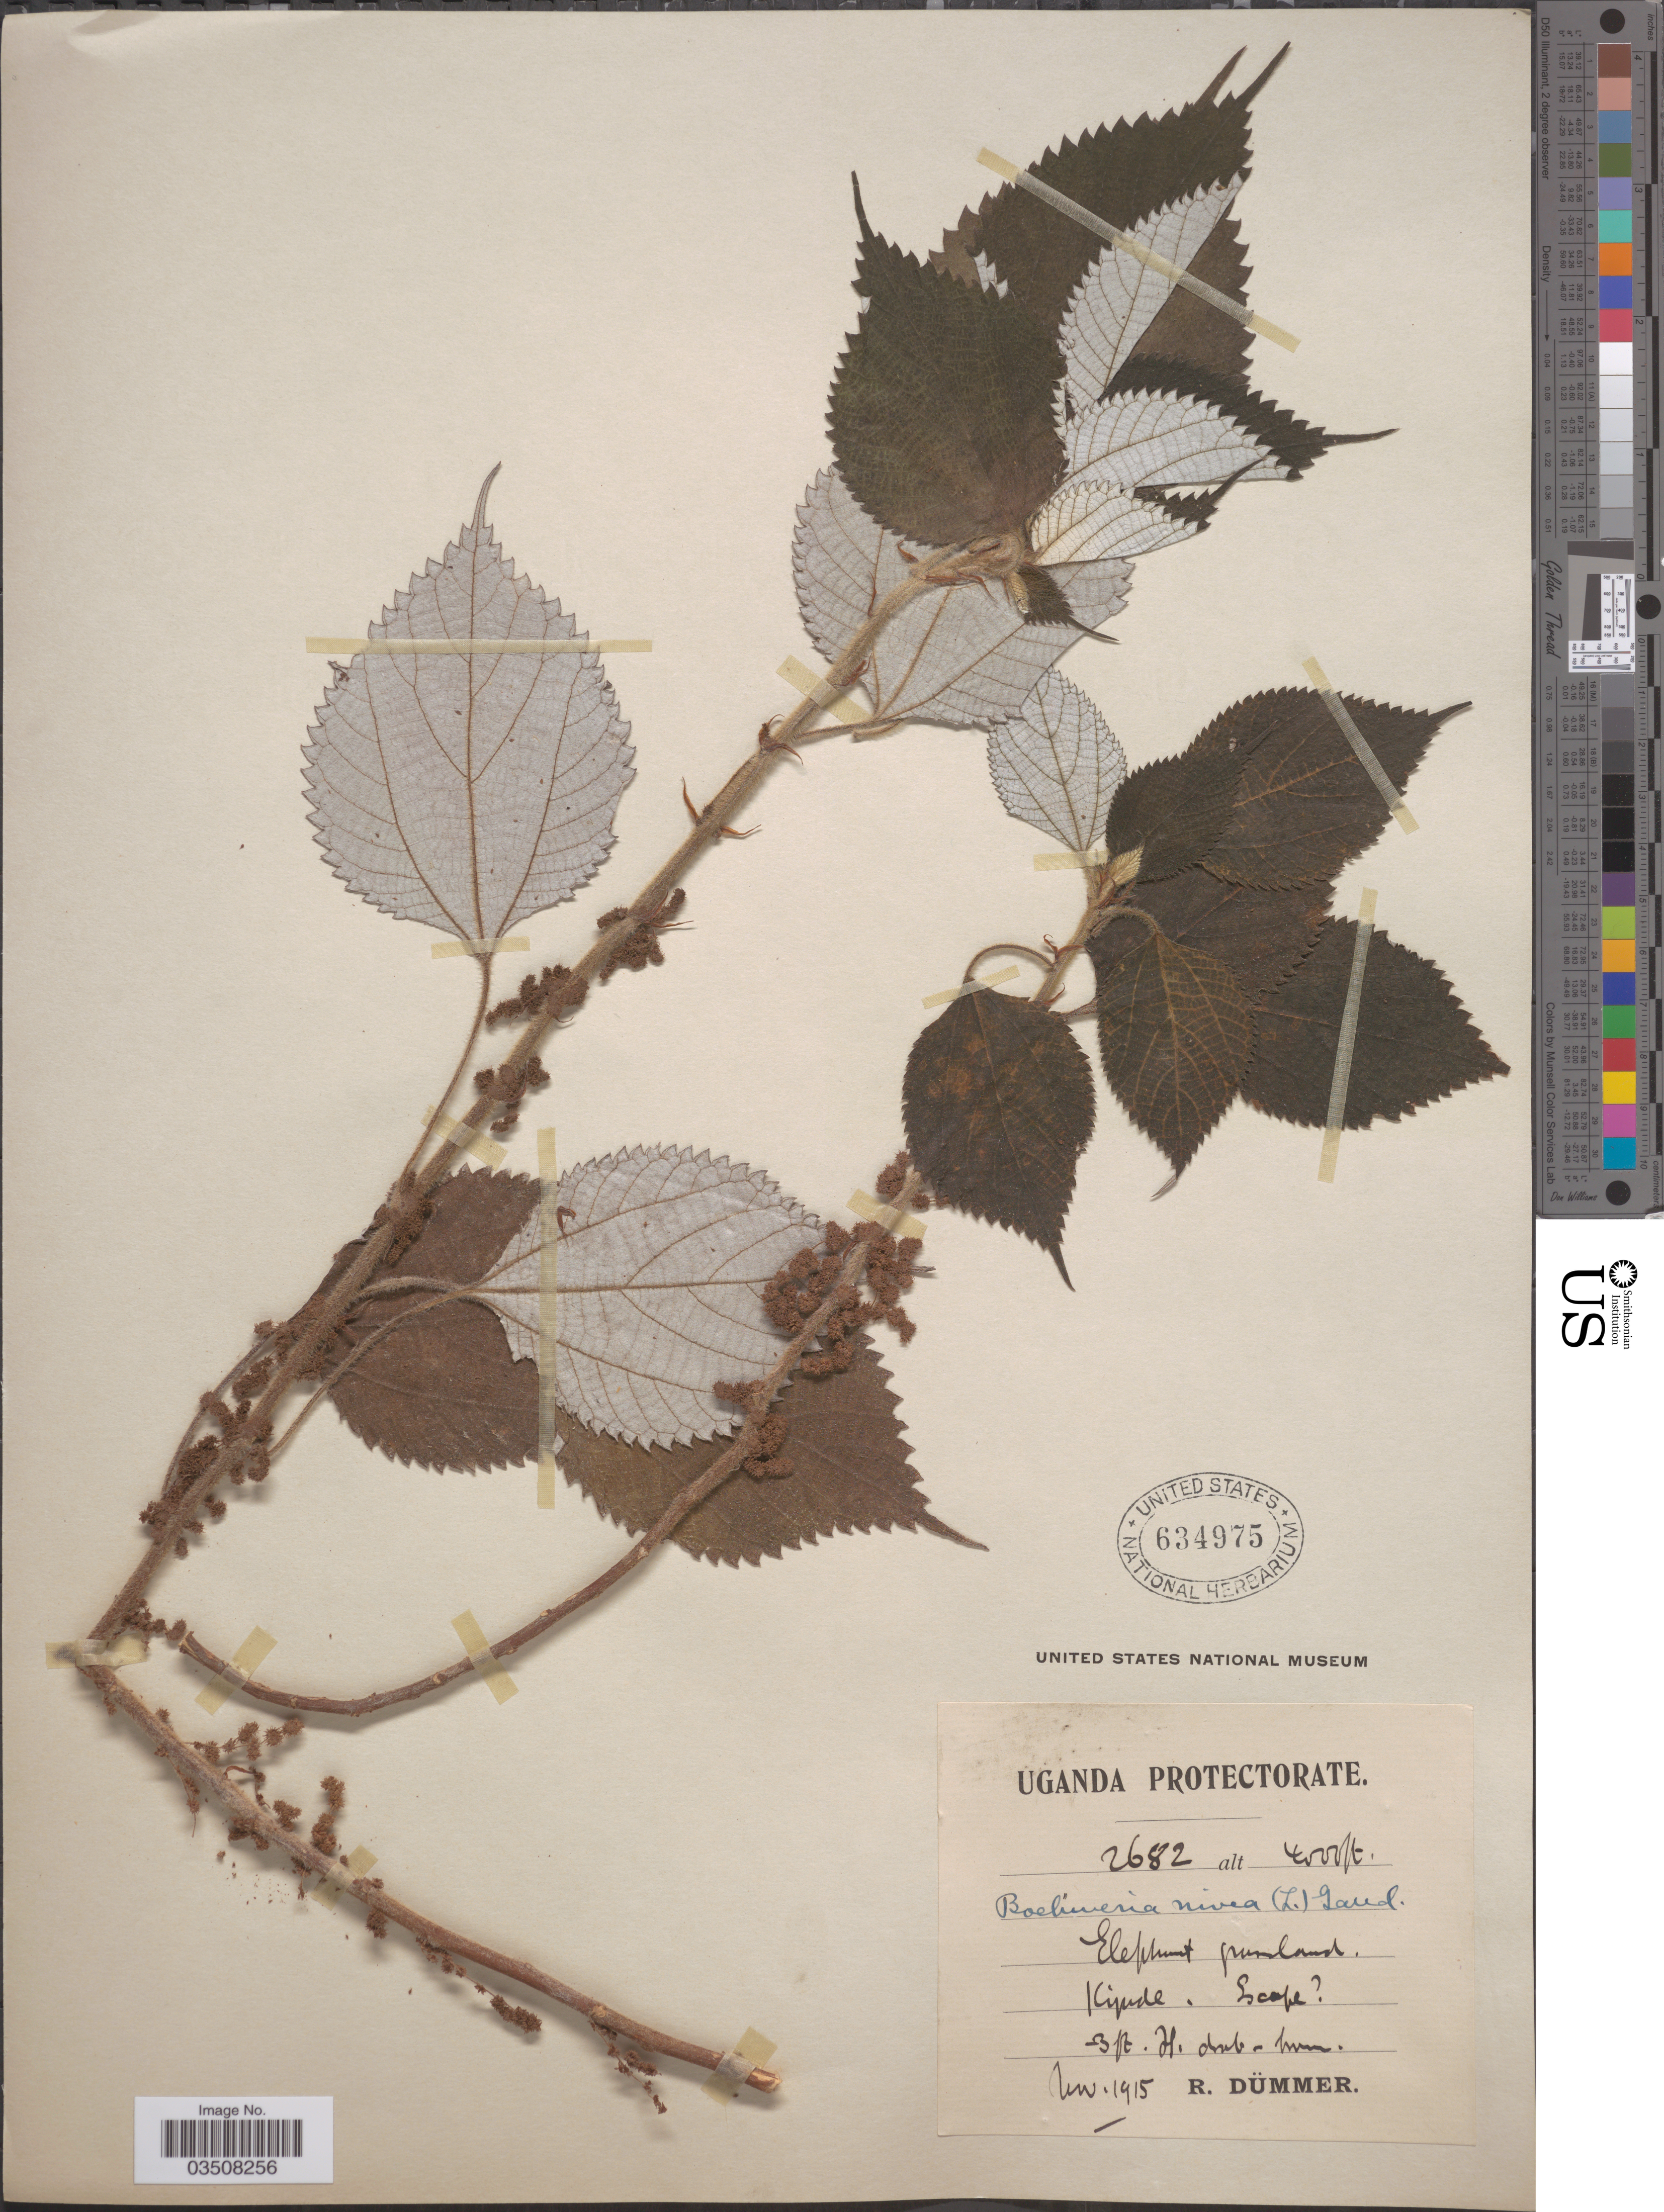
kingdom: Plantae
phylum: Tracheophyta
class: Magnoliopsida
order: Rosales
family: Urticaceae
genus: Boehmeria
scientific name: Boehmeria nivea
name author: (L.) Gaudich.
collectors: R. A. Dümmer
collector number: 2682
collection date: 1915-11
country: Uganda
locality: Uganda Protectorate. Kigude.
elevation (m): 1219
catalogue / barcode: US 634975